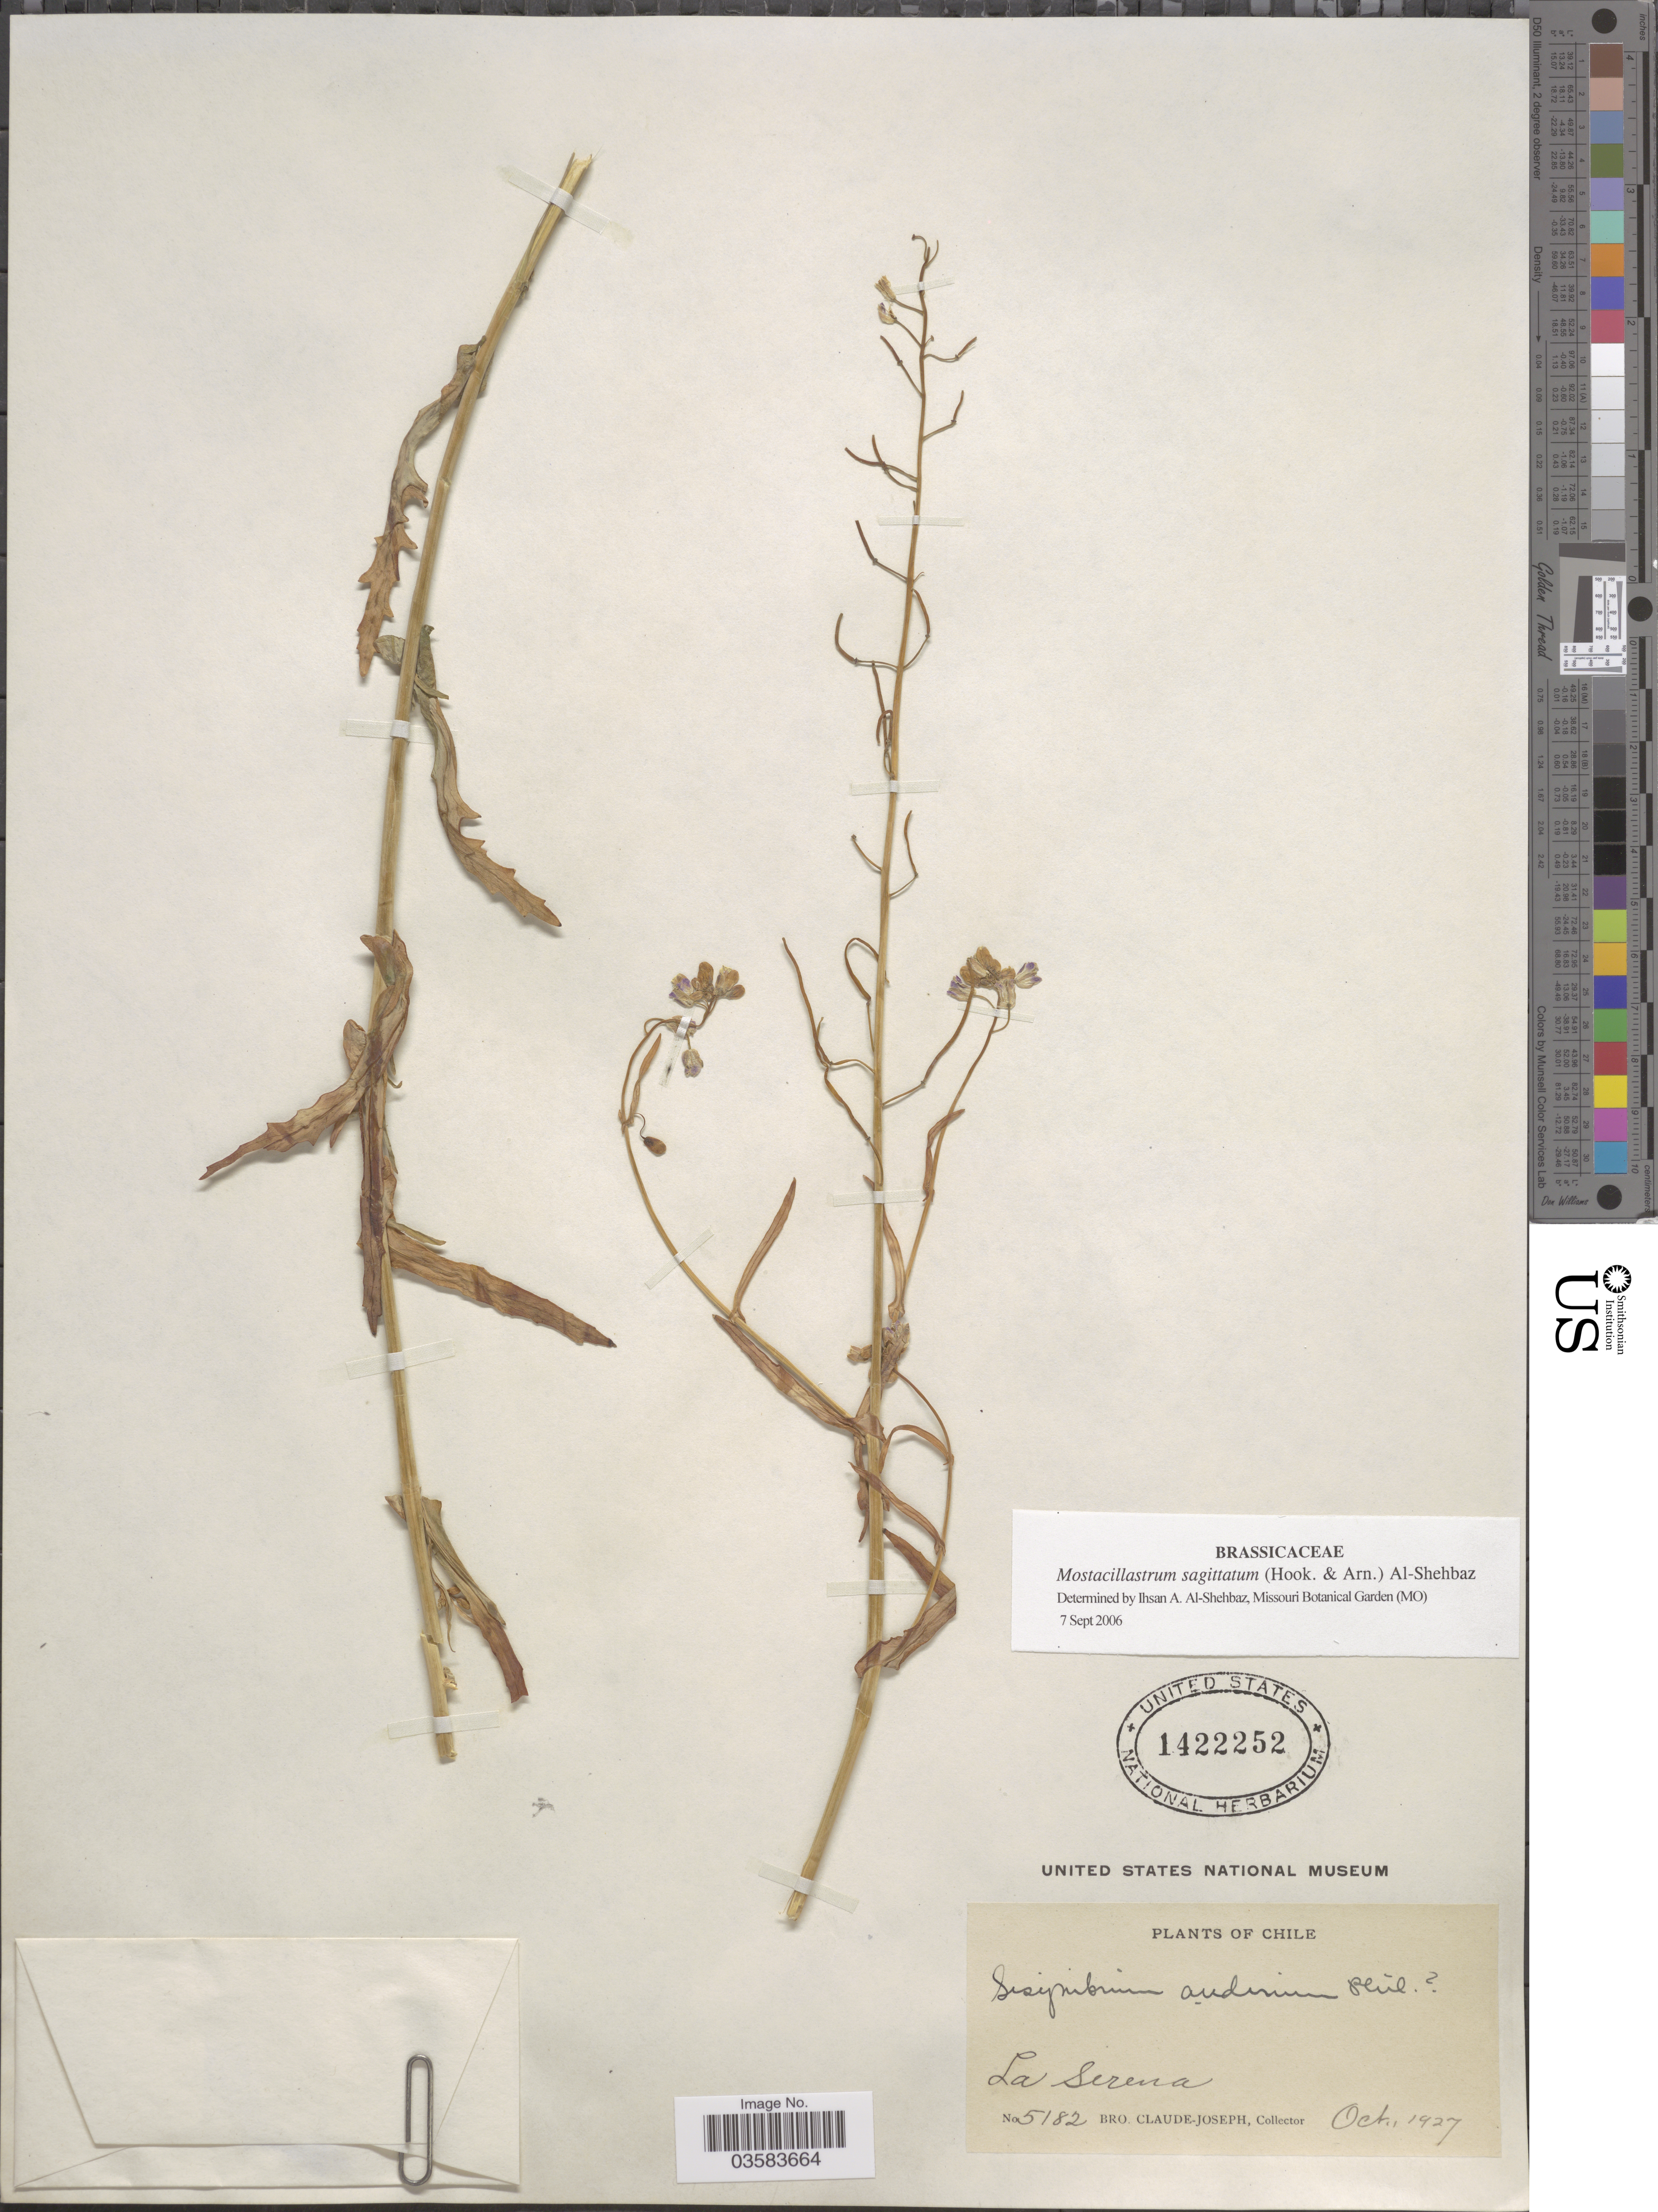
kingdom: Plantae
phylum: Tracheophyta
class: Magnoliopsida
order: Brassicales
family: Brassicaceae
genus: Mostacillastrum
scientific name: Mostacillastrum sagittatum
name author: (Hook. & Arn.) Al-Shehbaz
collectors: Bro. Claude-Joseph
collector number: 5182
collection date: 1927-10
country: Chile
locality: La Serena.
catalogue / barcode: US 1422252